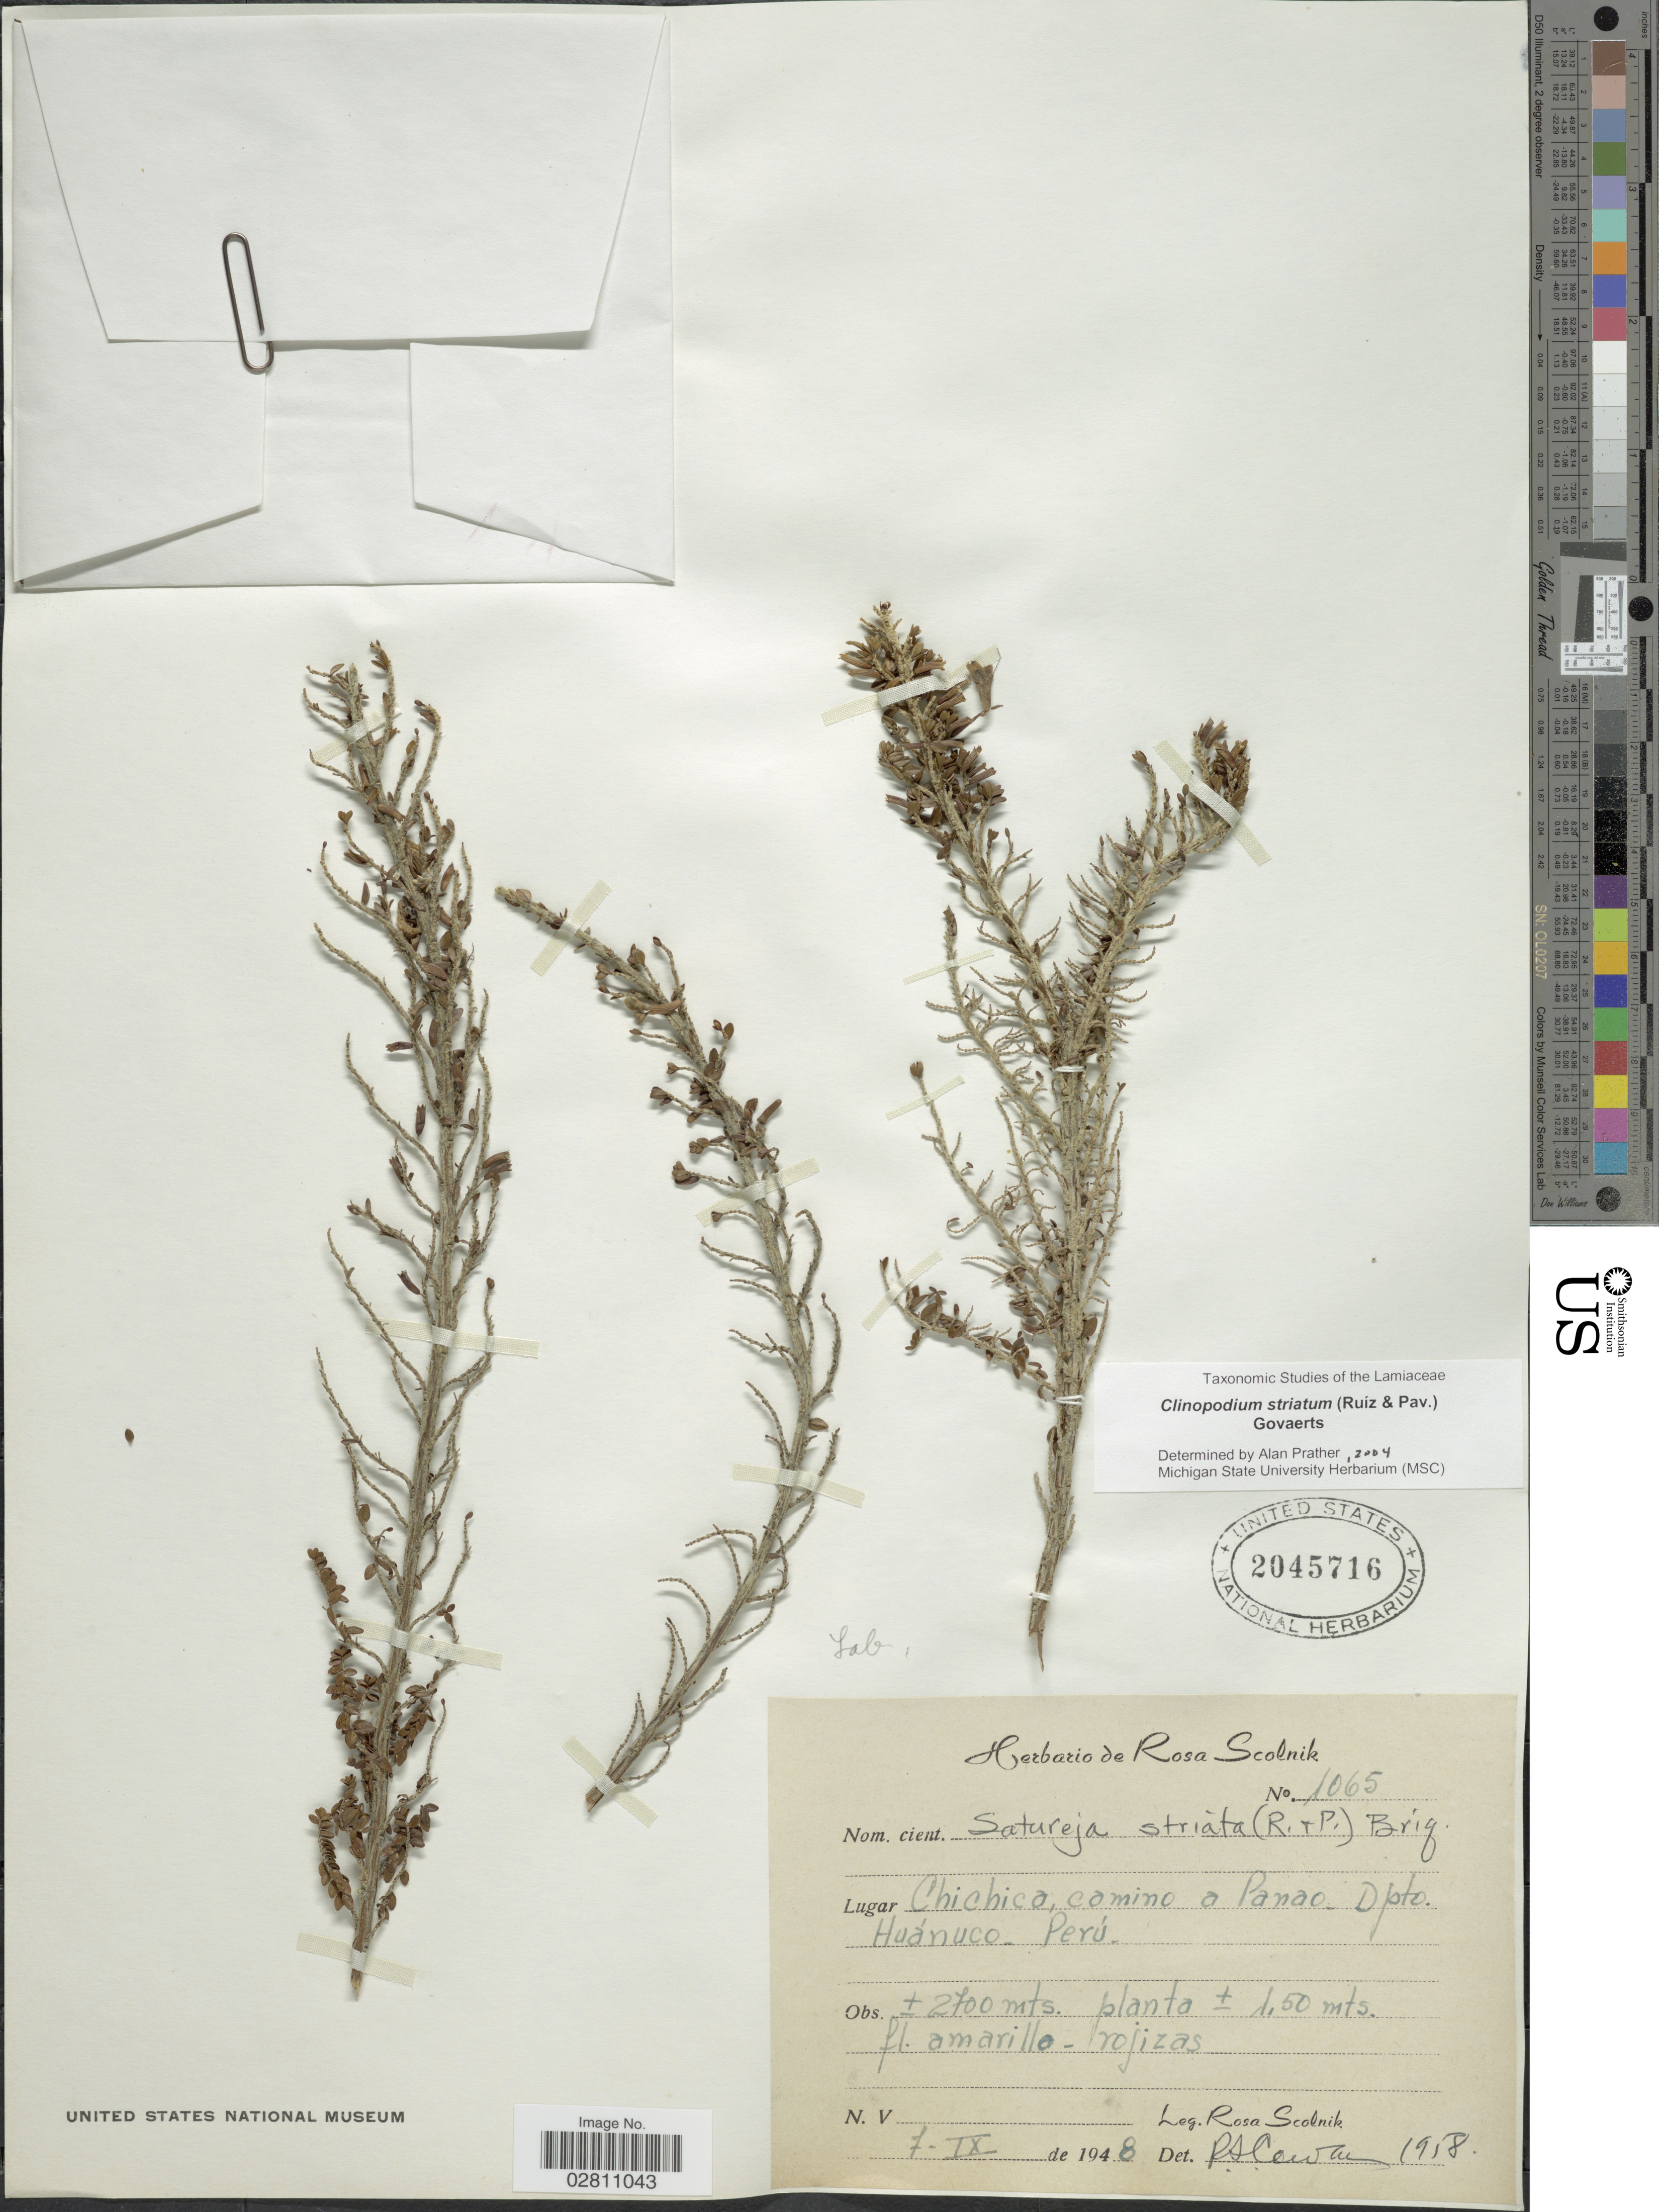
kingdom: Plantae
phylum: Tracheophyta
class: Magnoliopsida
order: Lamiales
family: Lamiaceae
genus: Clinopodium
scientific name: Clinopodium striatum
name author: (Ruiz & Pav.) Govaerts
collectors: R. Scolnik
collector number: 1065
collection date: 1948-09-07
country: Peru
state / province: Huánuco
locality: Chichica, Camino a Panao - Dpto. Huánuco - Perú.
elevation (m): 2700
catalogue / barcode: US 2045716